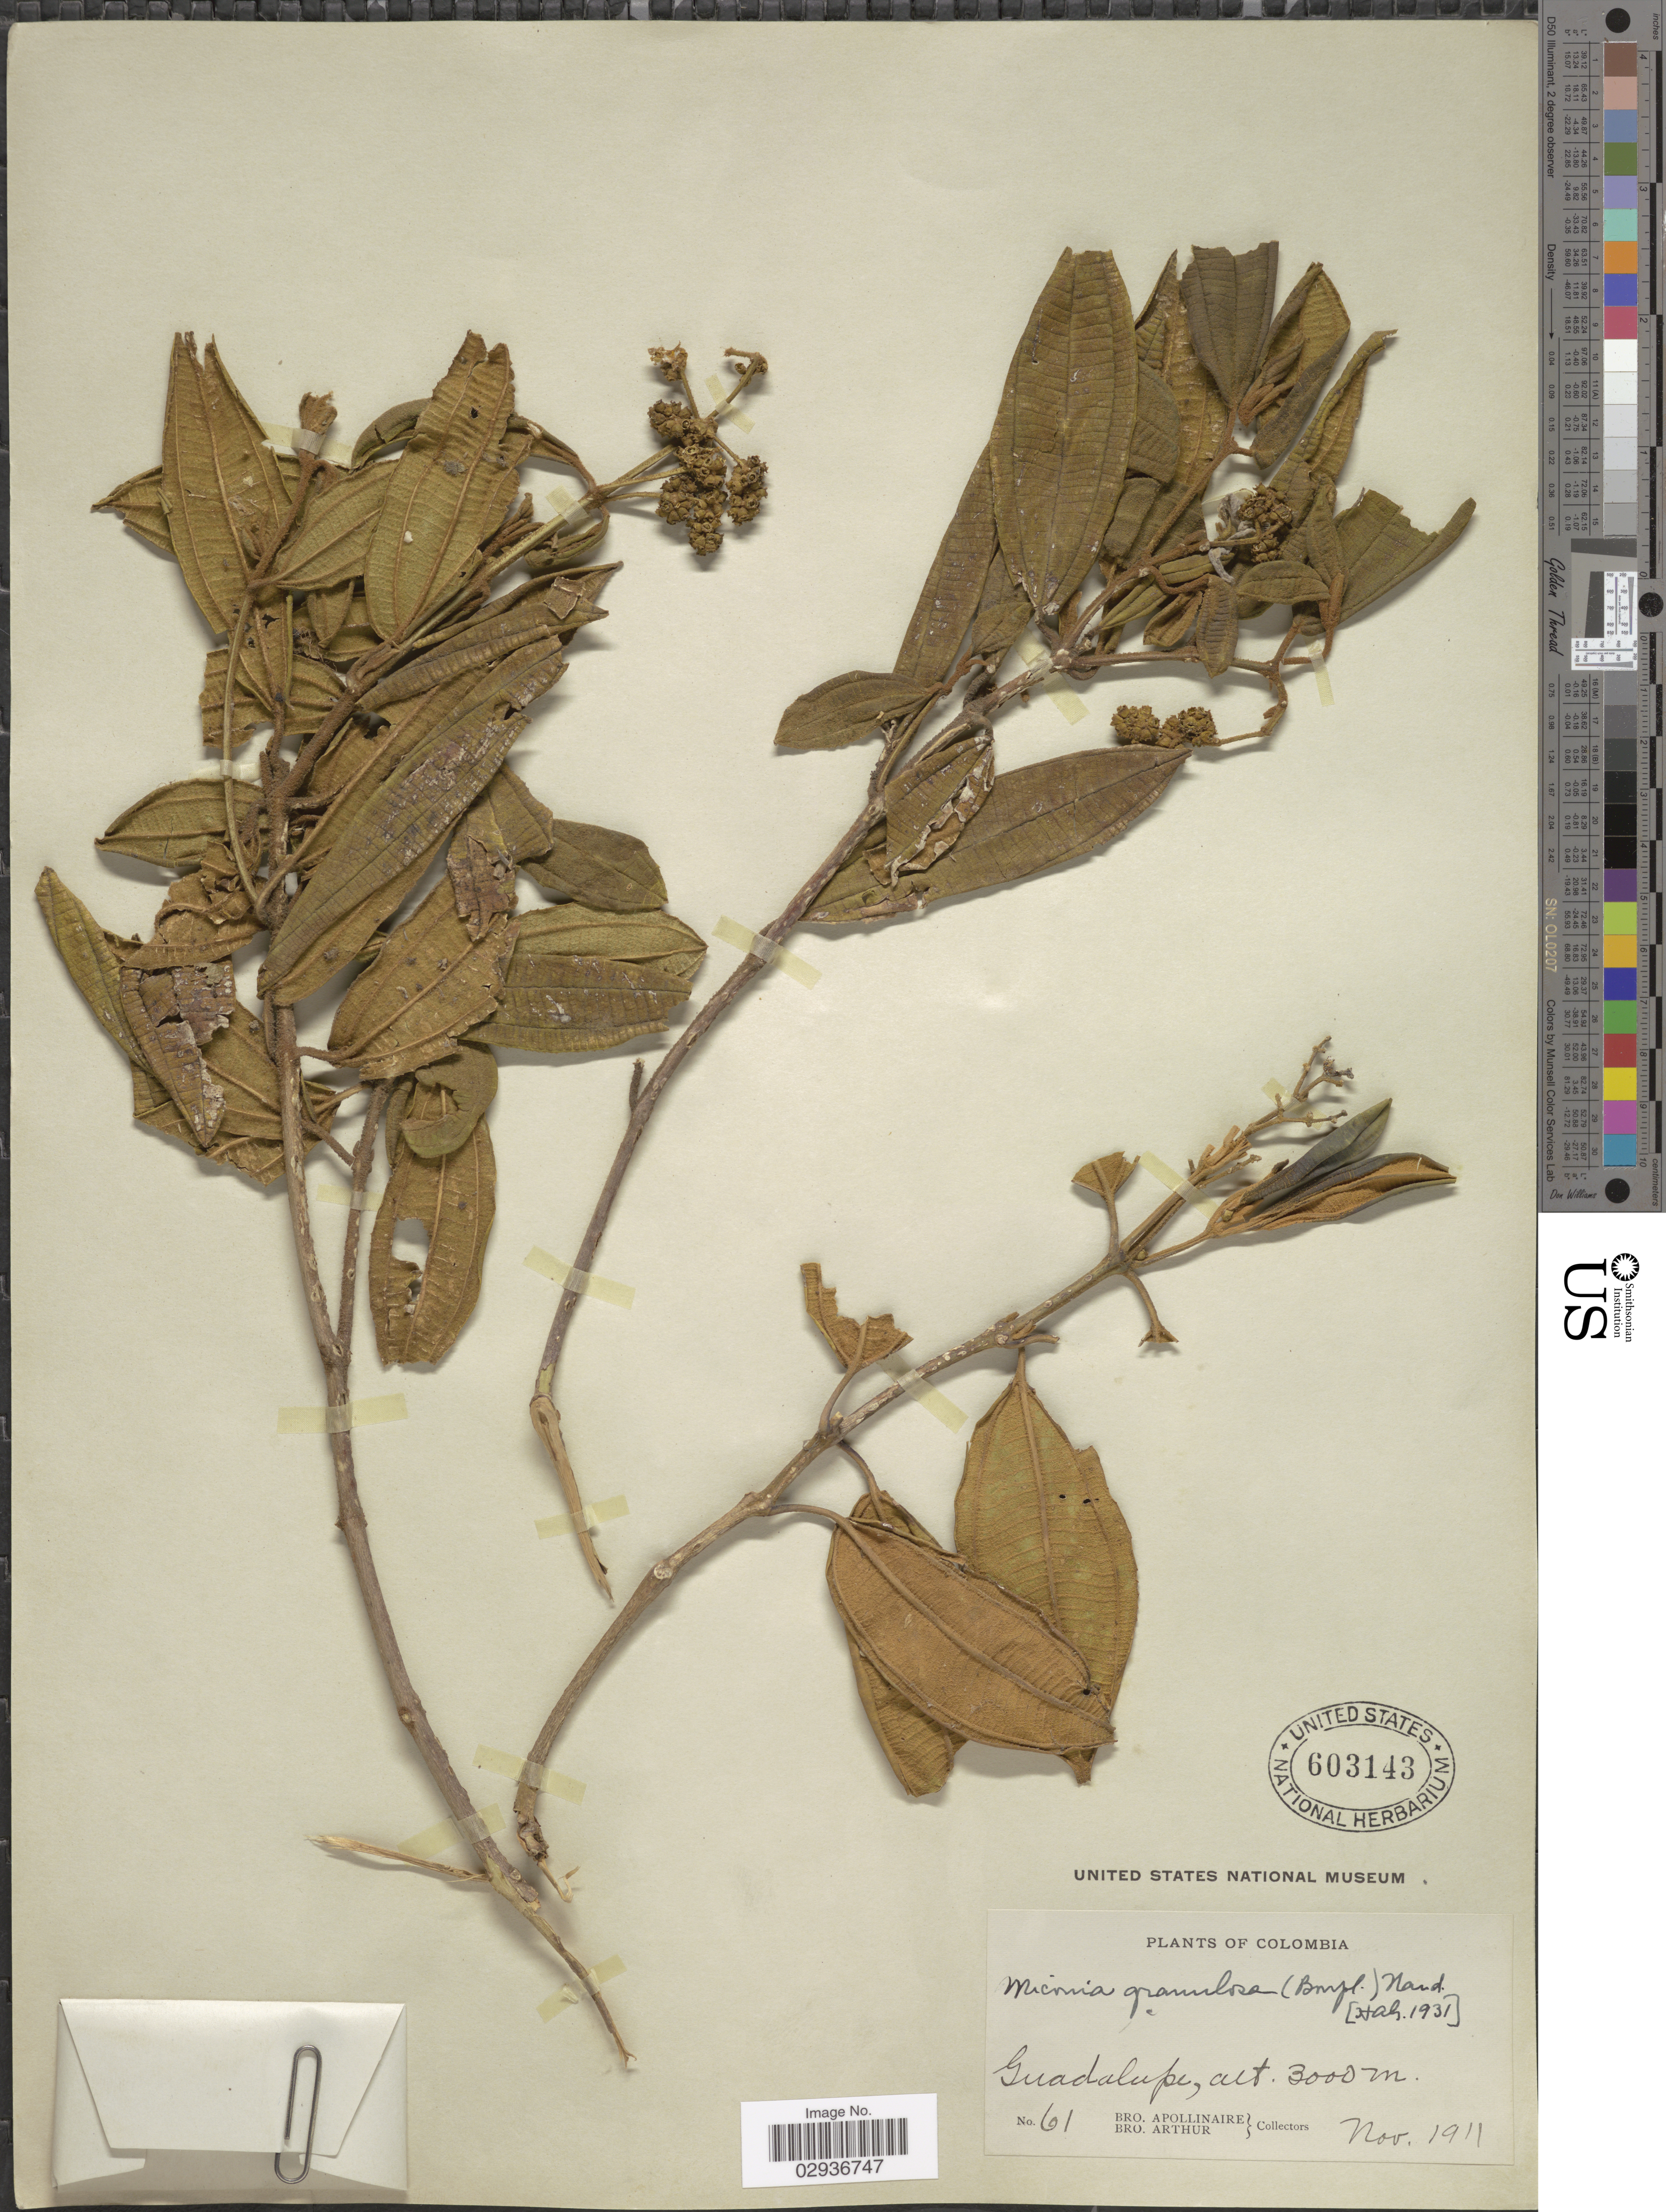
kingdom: Plantae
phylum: Tracheophyta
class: Magnoliopsida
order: Myrtales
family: Melastomataceae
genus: Miconia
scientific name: Miconia biappendiculata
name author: (Naudin) L. Uribe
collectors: Bro. Apollinaire & Bro. Arthur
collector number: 61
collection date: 1911-11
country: Colombia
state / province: Santander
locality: Guadalupe.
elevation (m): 3000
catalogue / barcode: US 603143